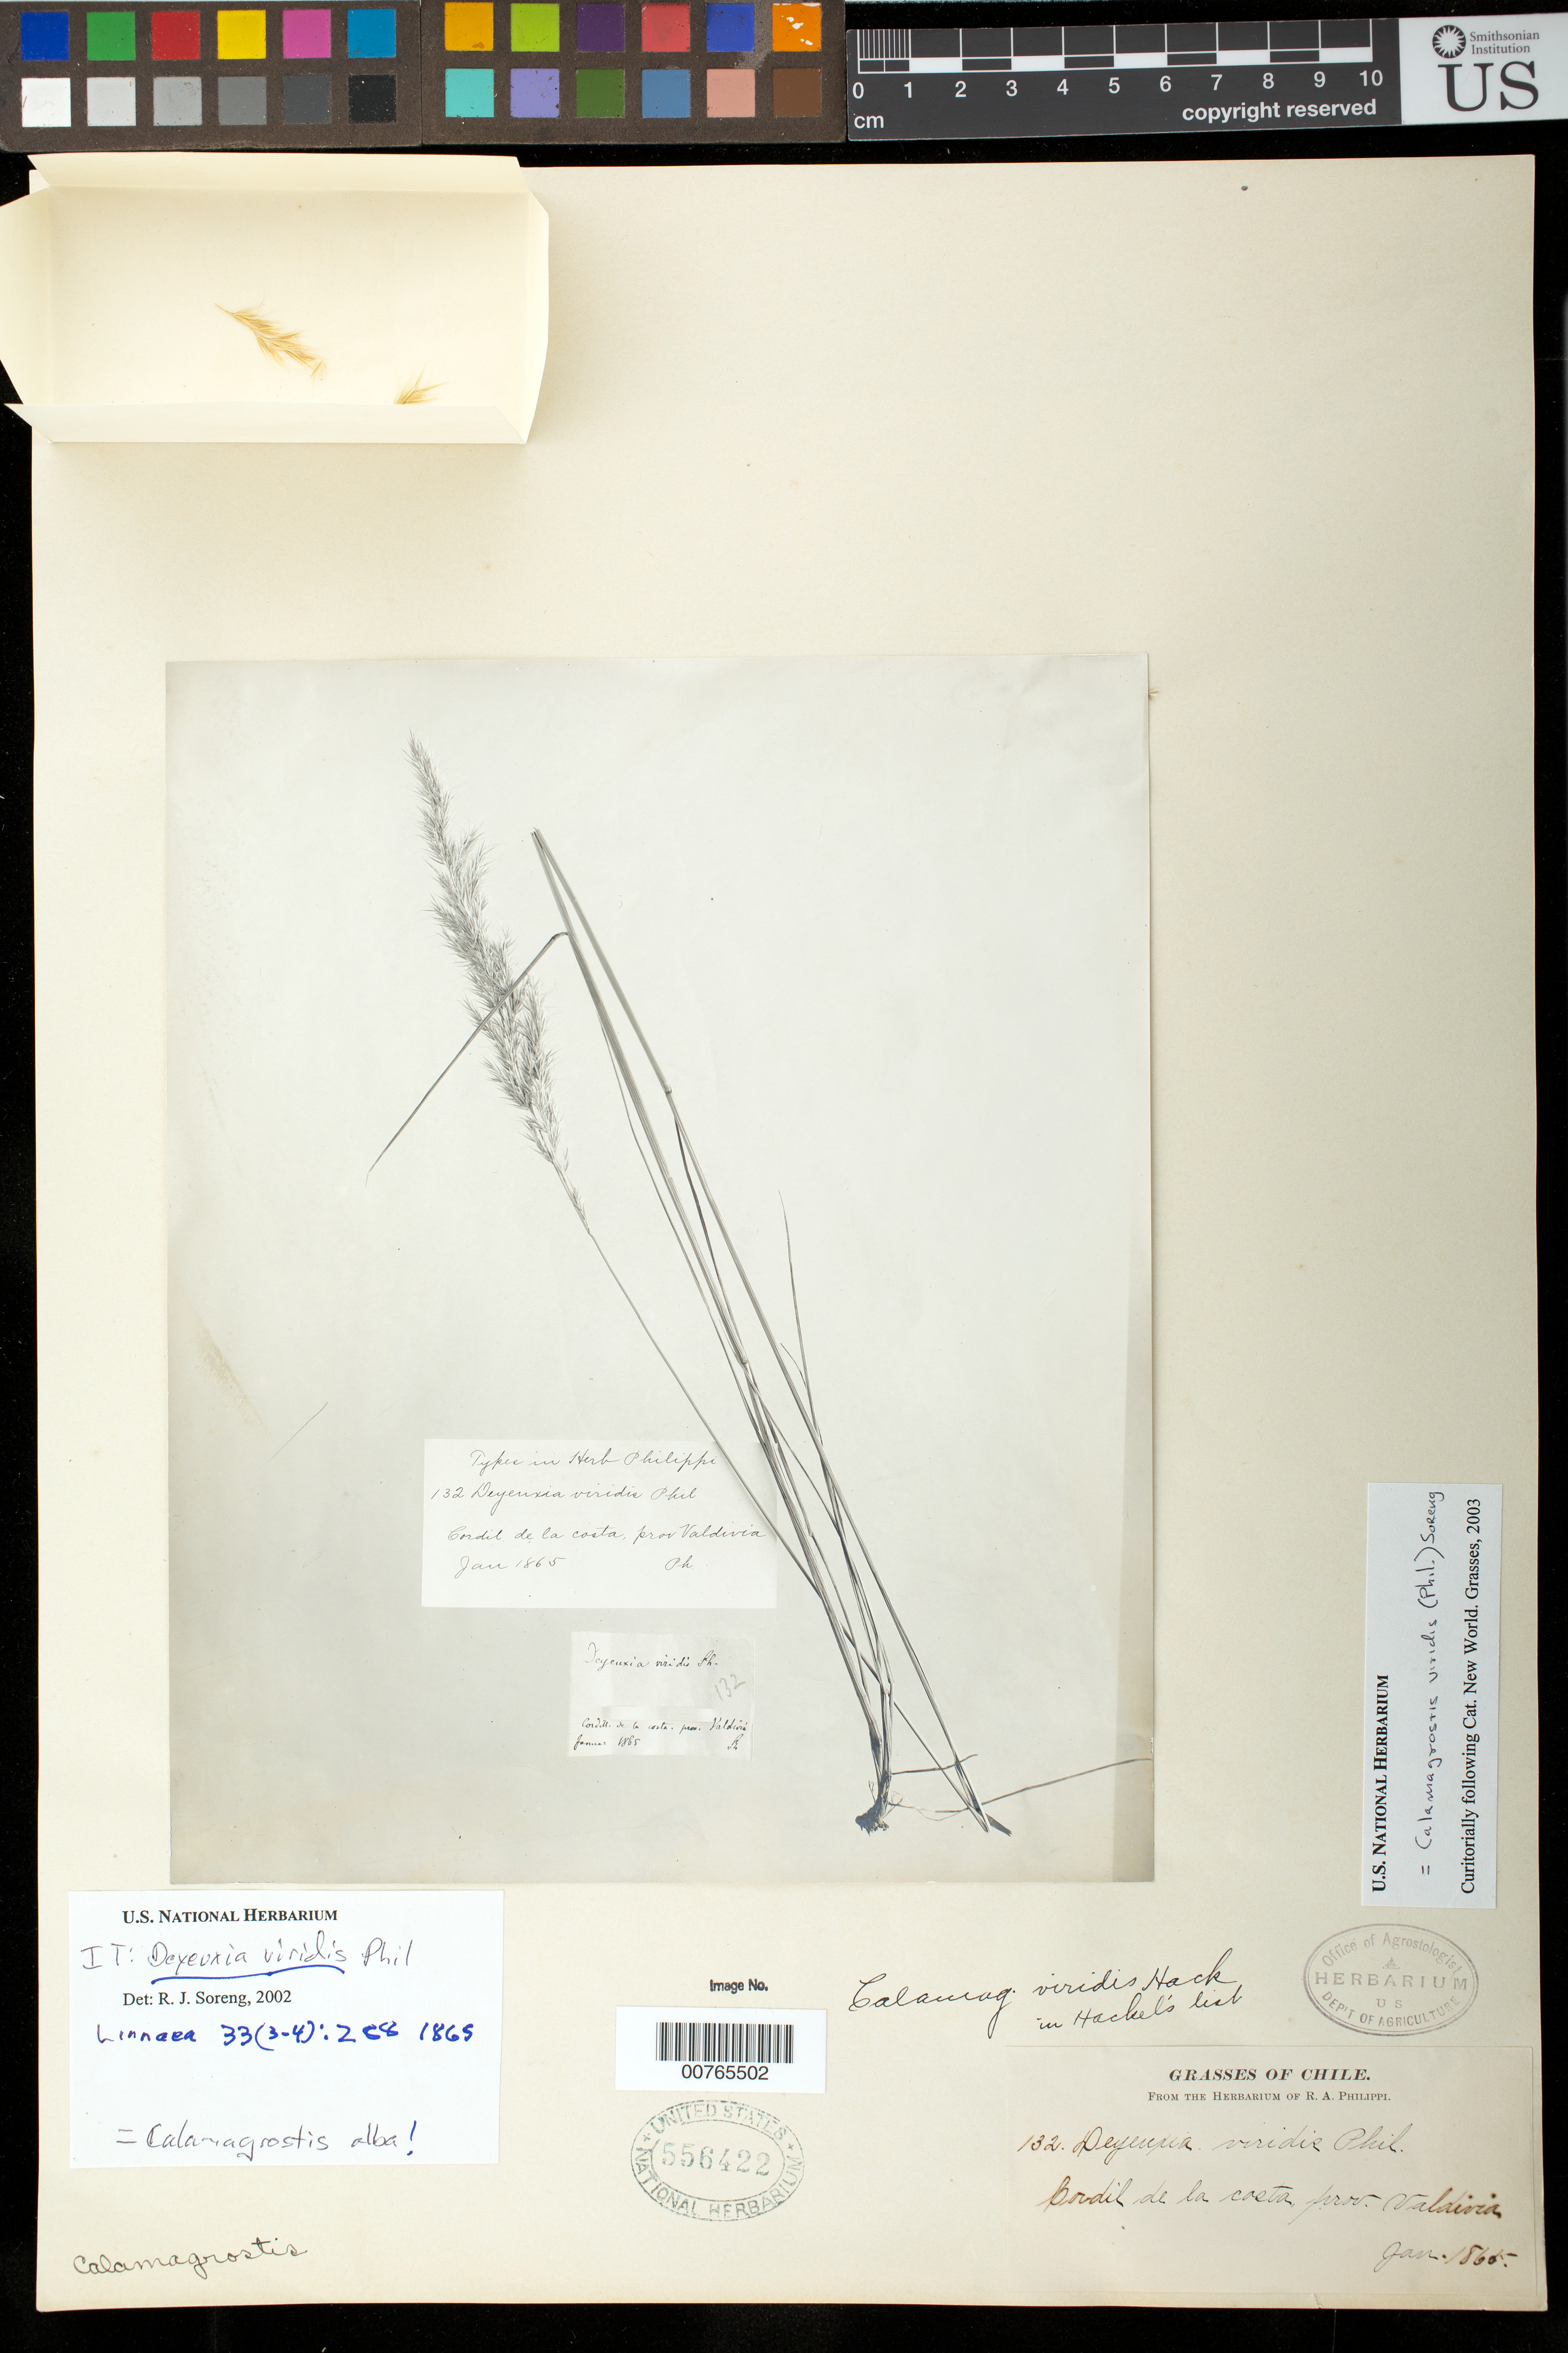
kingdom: Plantae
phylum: Tracheophyta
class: Liliopsida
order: Poales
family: Poaceae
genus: Deyeuxia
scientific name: Deyeuxia viridis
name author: Phil.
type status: Possible Type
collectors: ex herb. Philippi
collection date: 1865-01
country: Chile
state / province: Los Ríos (XIV)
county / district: Valdivia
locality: Cordil. de la costa, prov. Valdivia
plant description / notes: Photograph and fragmentary material of type specimen ex herb. R.A. Philippi. Type collection? Tropicos cites Krause collection of Dec. 1859 as type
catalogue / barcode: US 556422